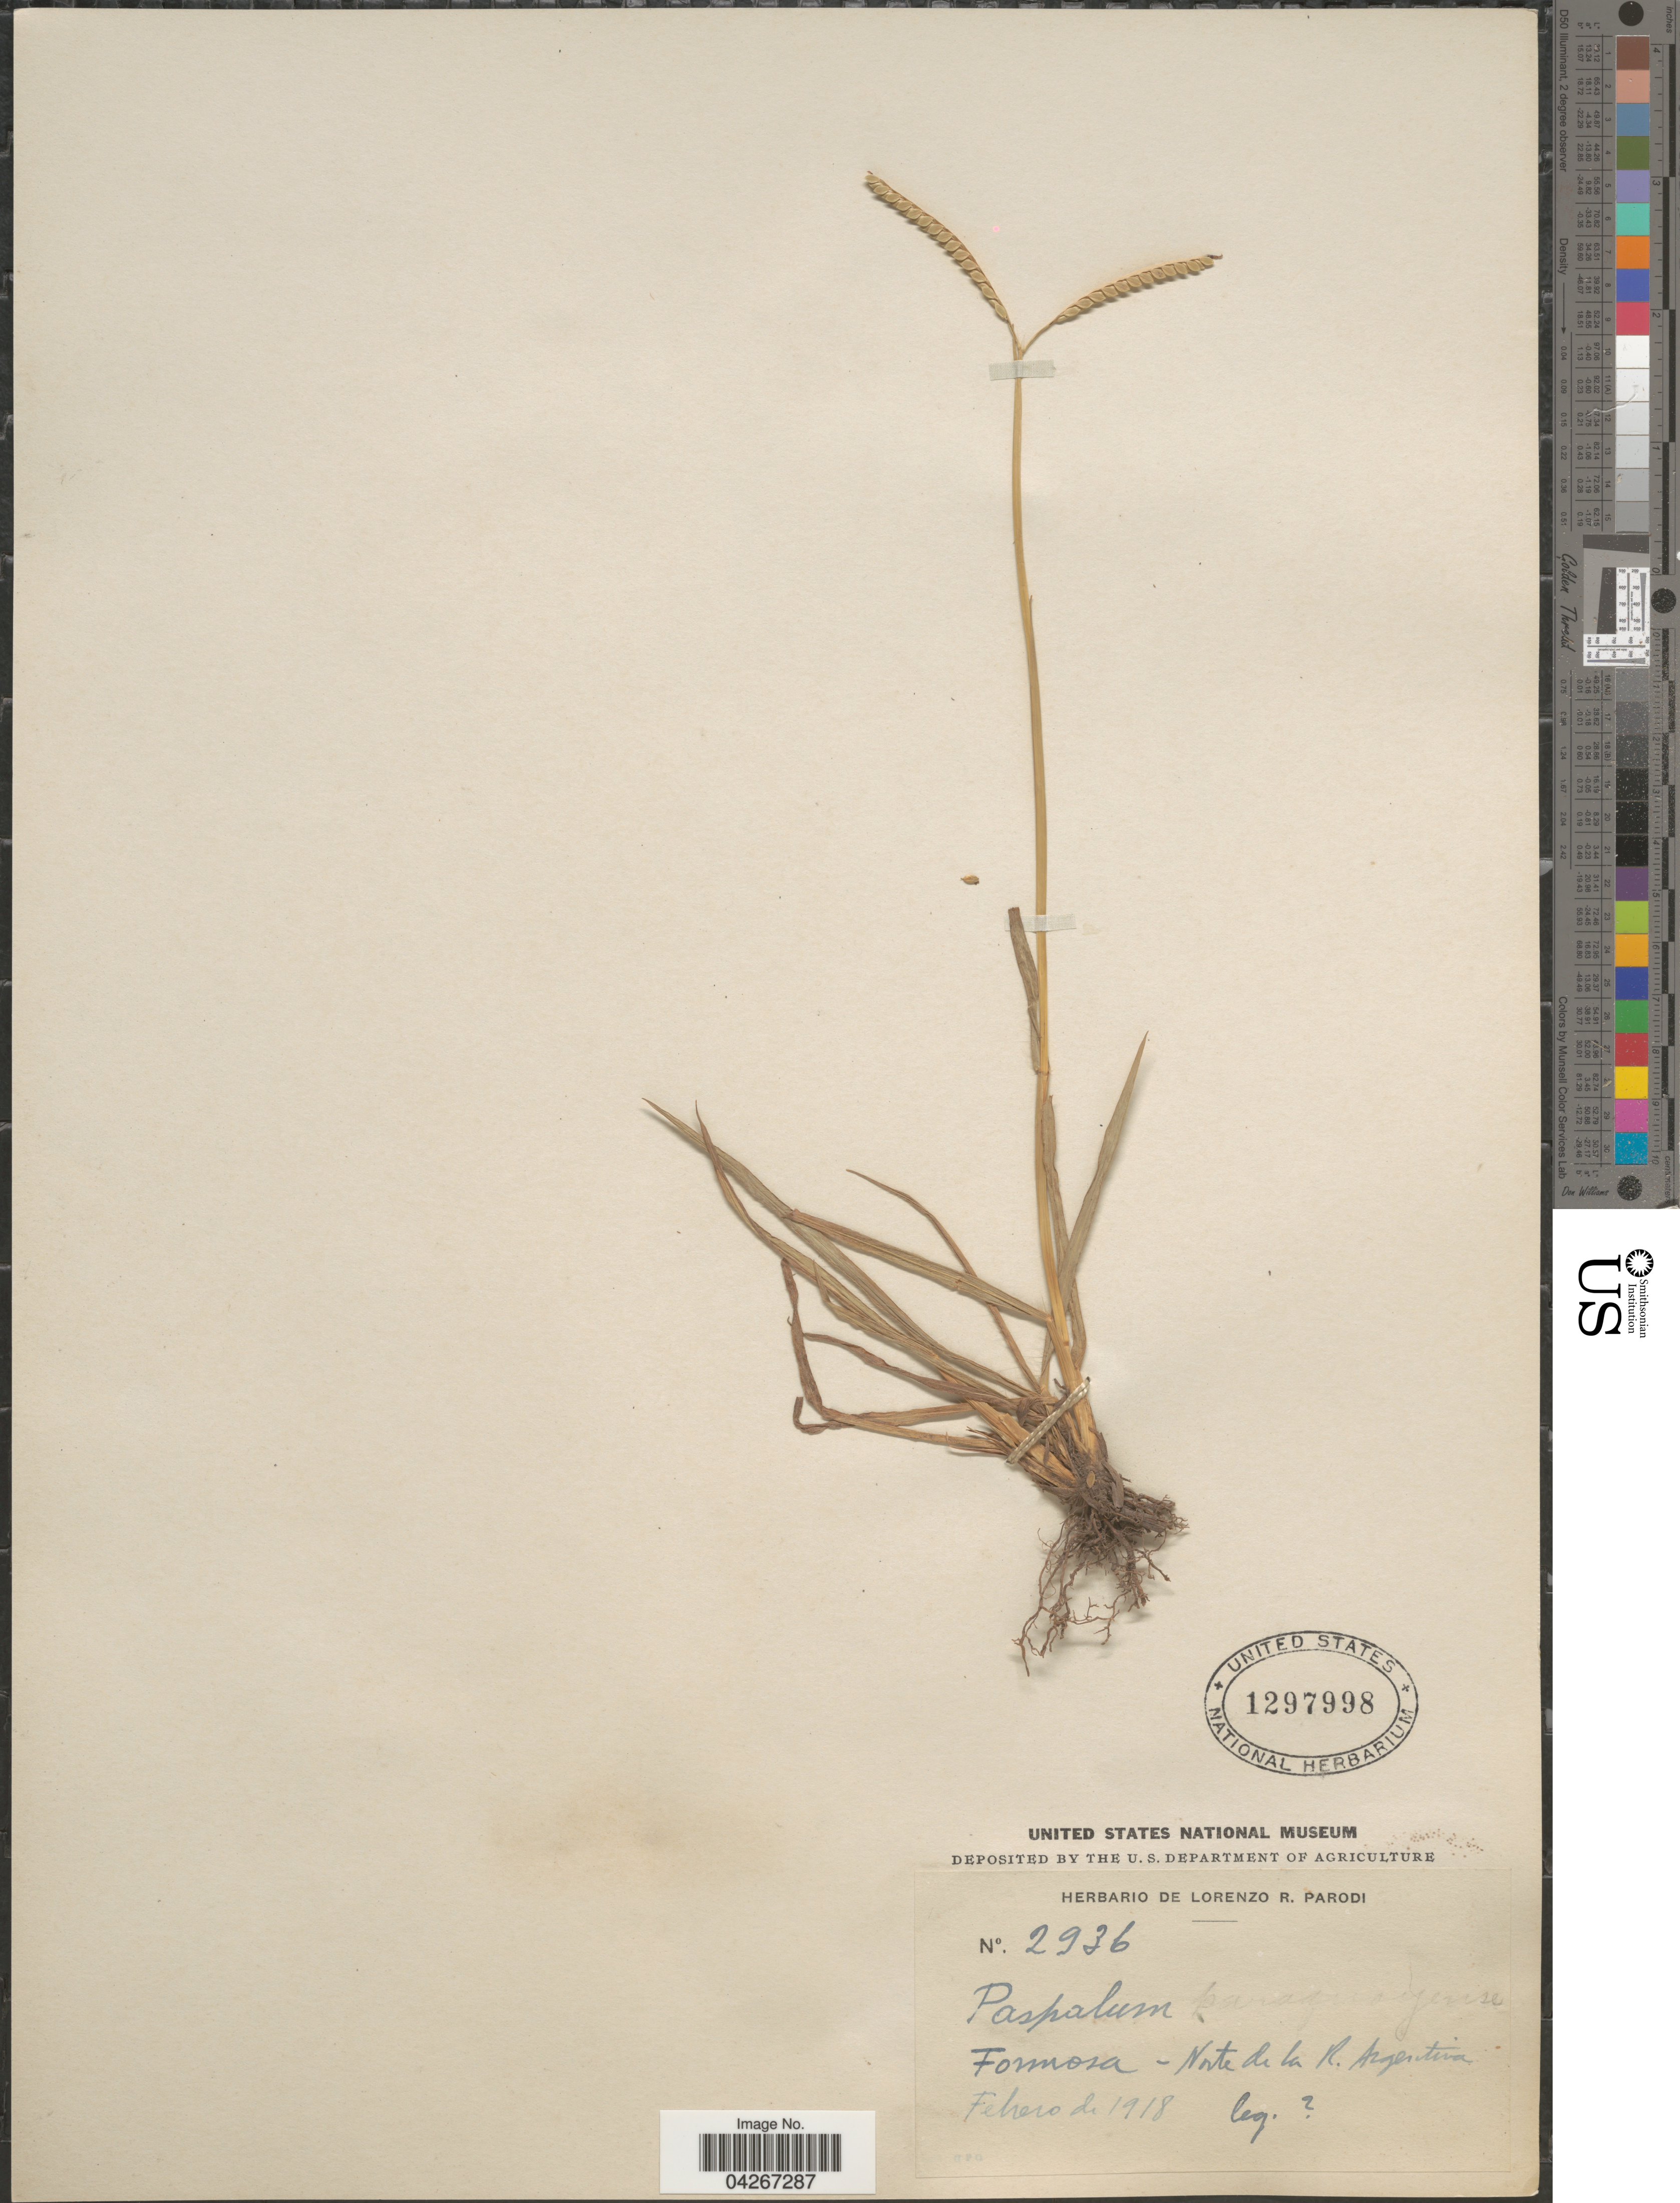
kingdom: Plantae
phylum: Tracheophyta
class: Liliopsida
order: Poales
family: Poaceae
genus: Paspalum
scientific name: Paspalum almum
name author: Chase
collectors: L. R. Parodi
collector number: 2936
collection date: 1918-02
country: Argentina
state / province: Formosa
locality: Norte de la R. Argentina.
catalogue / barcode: US 1297998